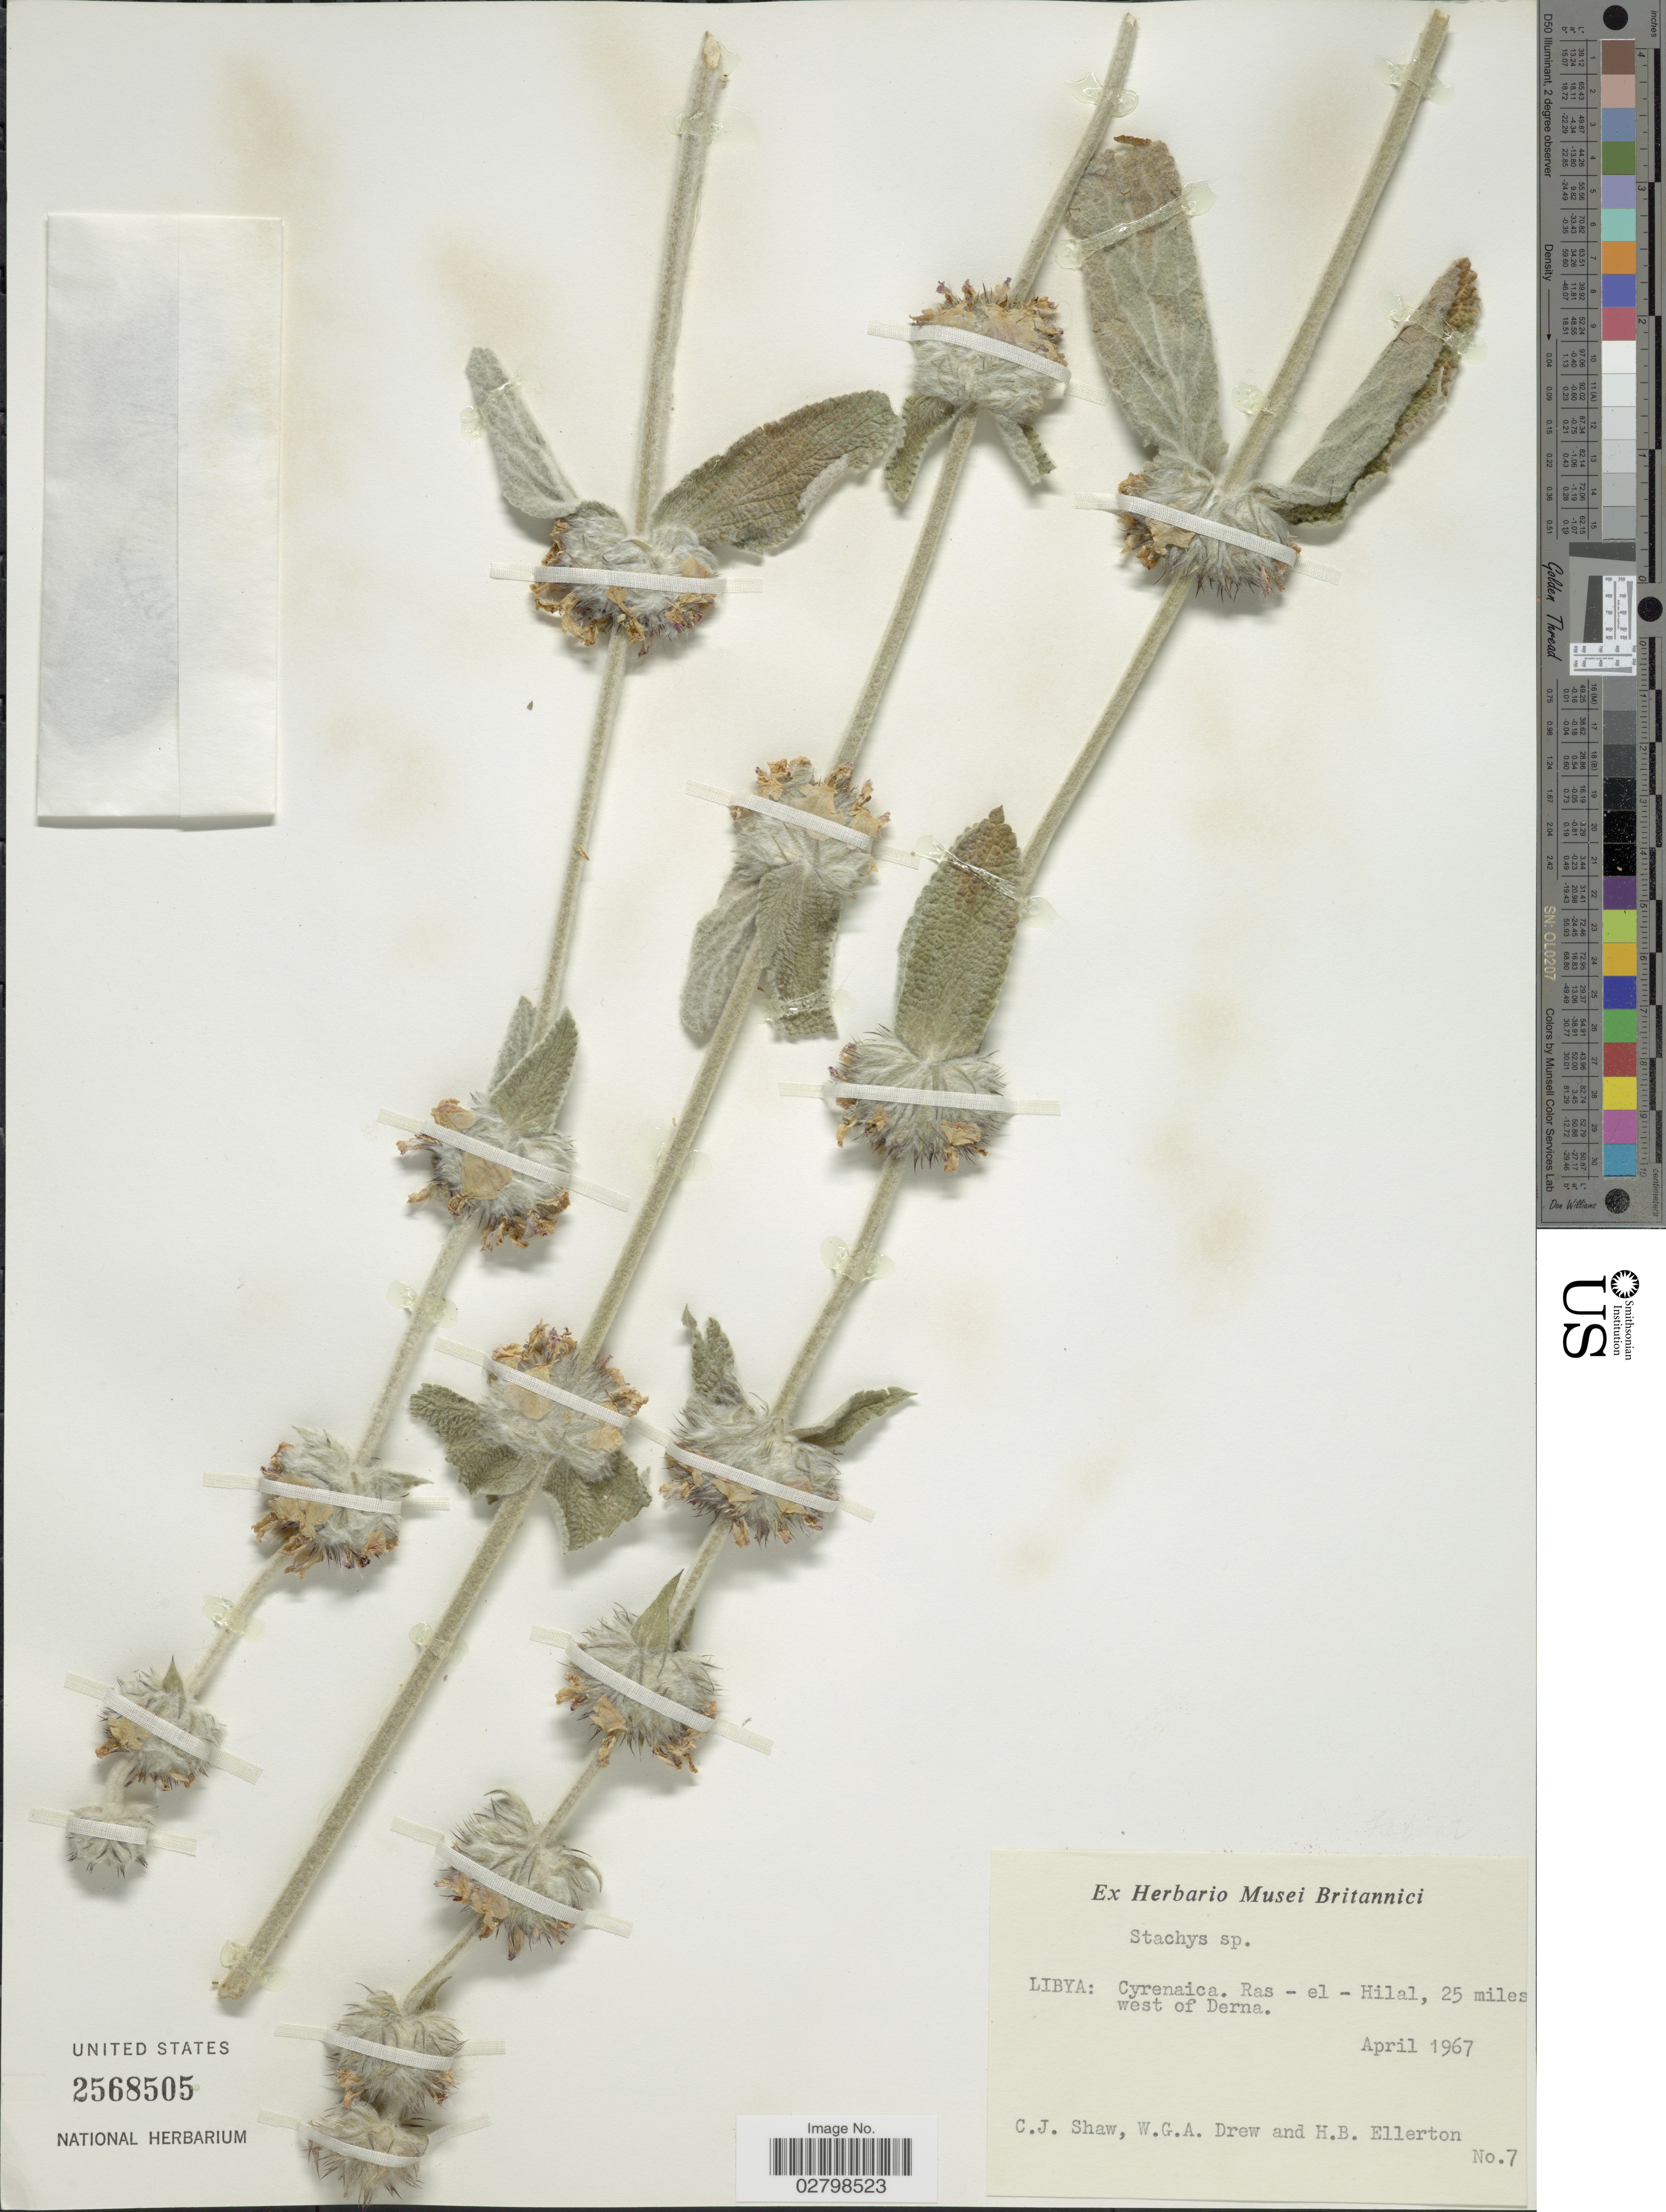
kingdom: Plantae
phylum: Tracheophyta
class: Magnoliopsida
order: Lamiales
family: Lamiaceae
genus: Stachys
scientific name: Stachys sp.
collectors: C. Shaw, W. Drew & H. Ellerton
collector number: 7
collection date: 1967-04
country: Libya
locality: Cyrenaica. Ras - el - Hilal, 25 miles west of Derna.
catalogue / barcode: US 2568505